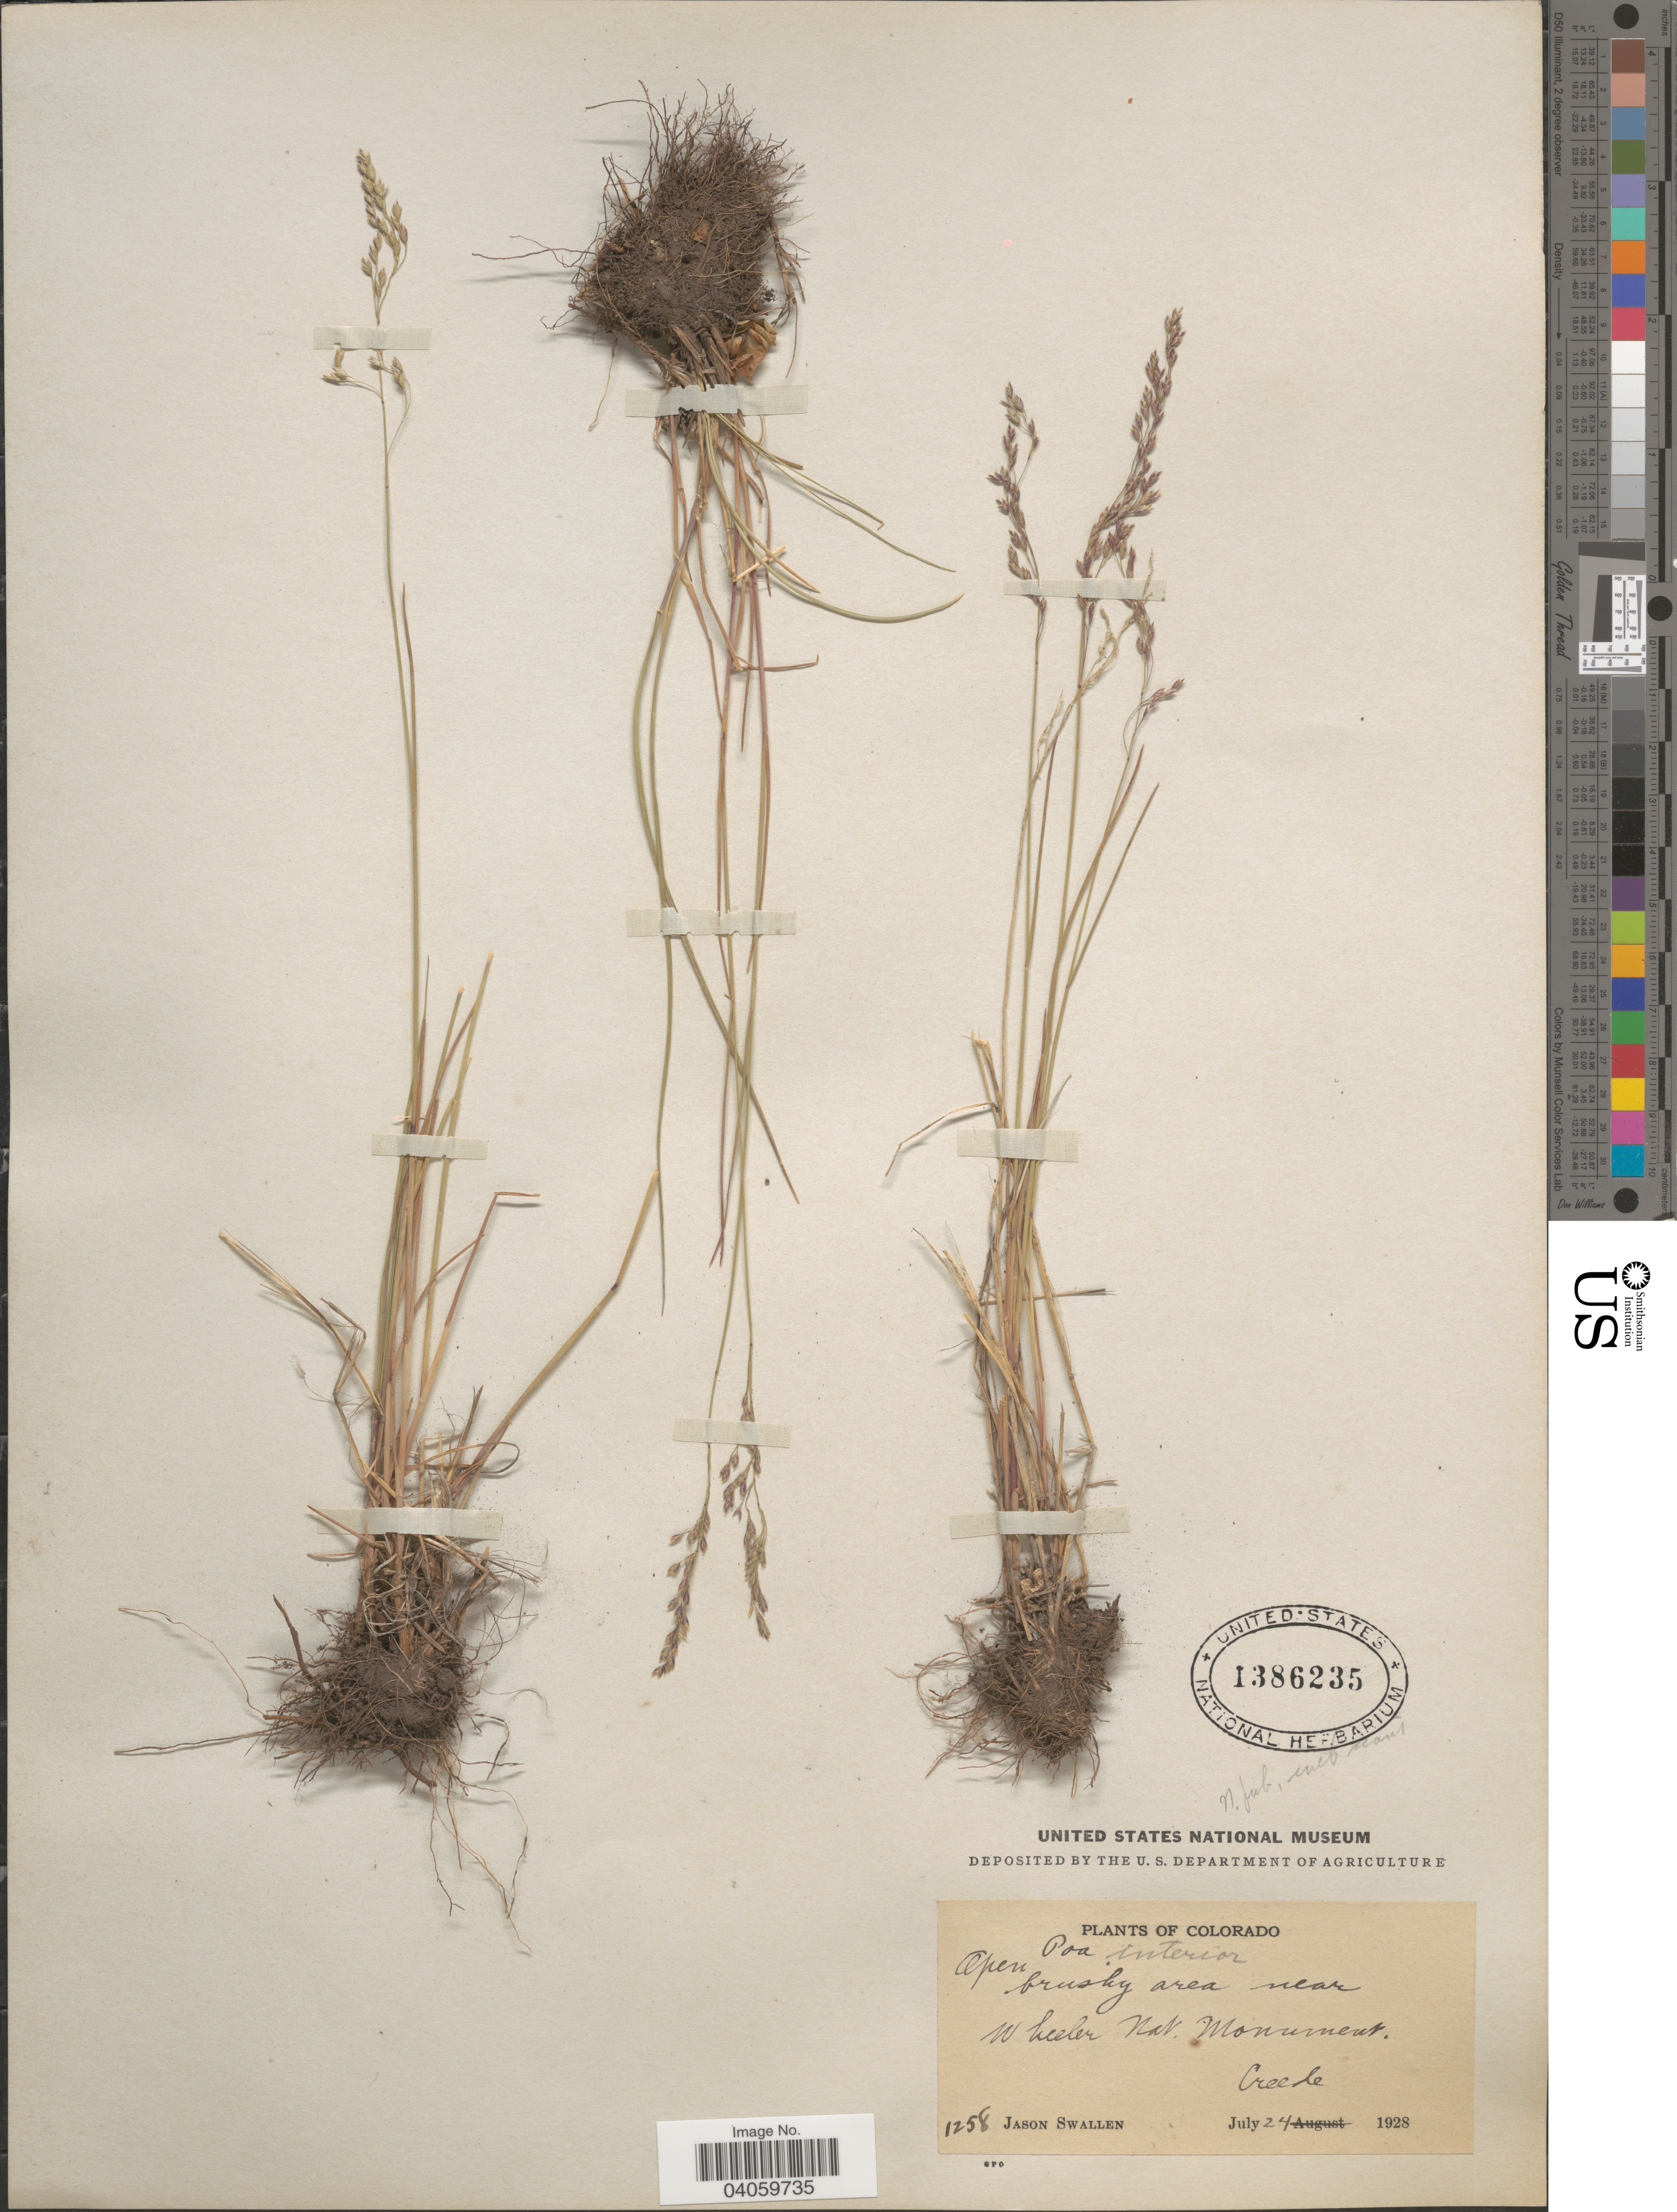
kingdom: Plantae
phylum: Tracheophyta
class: Liliopsida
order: Poales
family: Poaceae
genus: Poa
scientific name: Poa interior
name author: Rydb.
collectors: J. R. Swallen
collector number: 1258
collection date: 1928-07-24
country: United States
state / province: Colorado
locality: Brushy area near Wheeler Nat. Monument. Creede.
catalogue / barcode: US 1386235